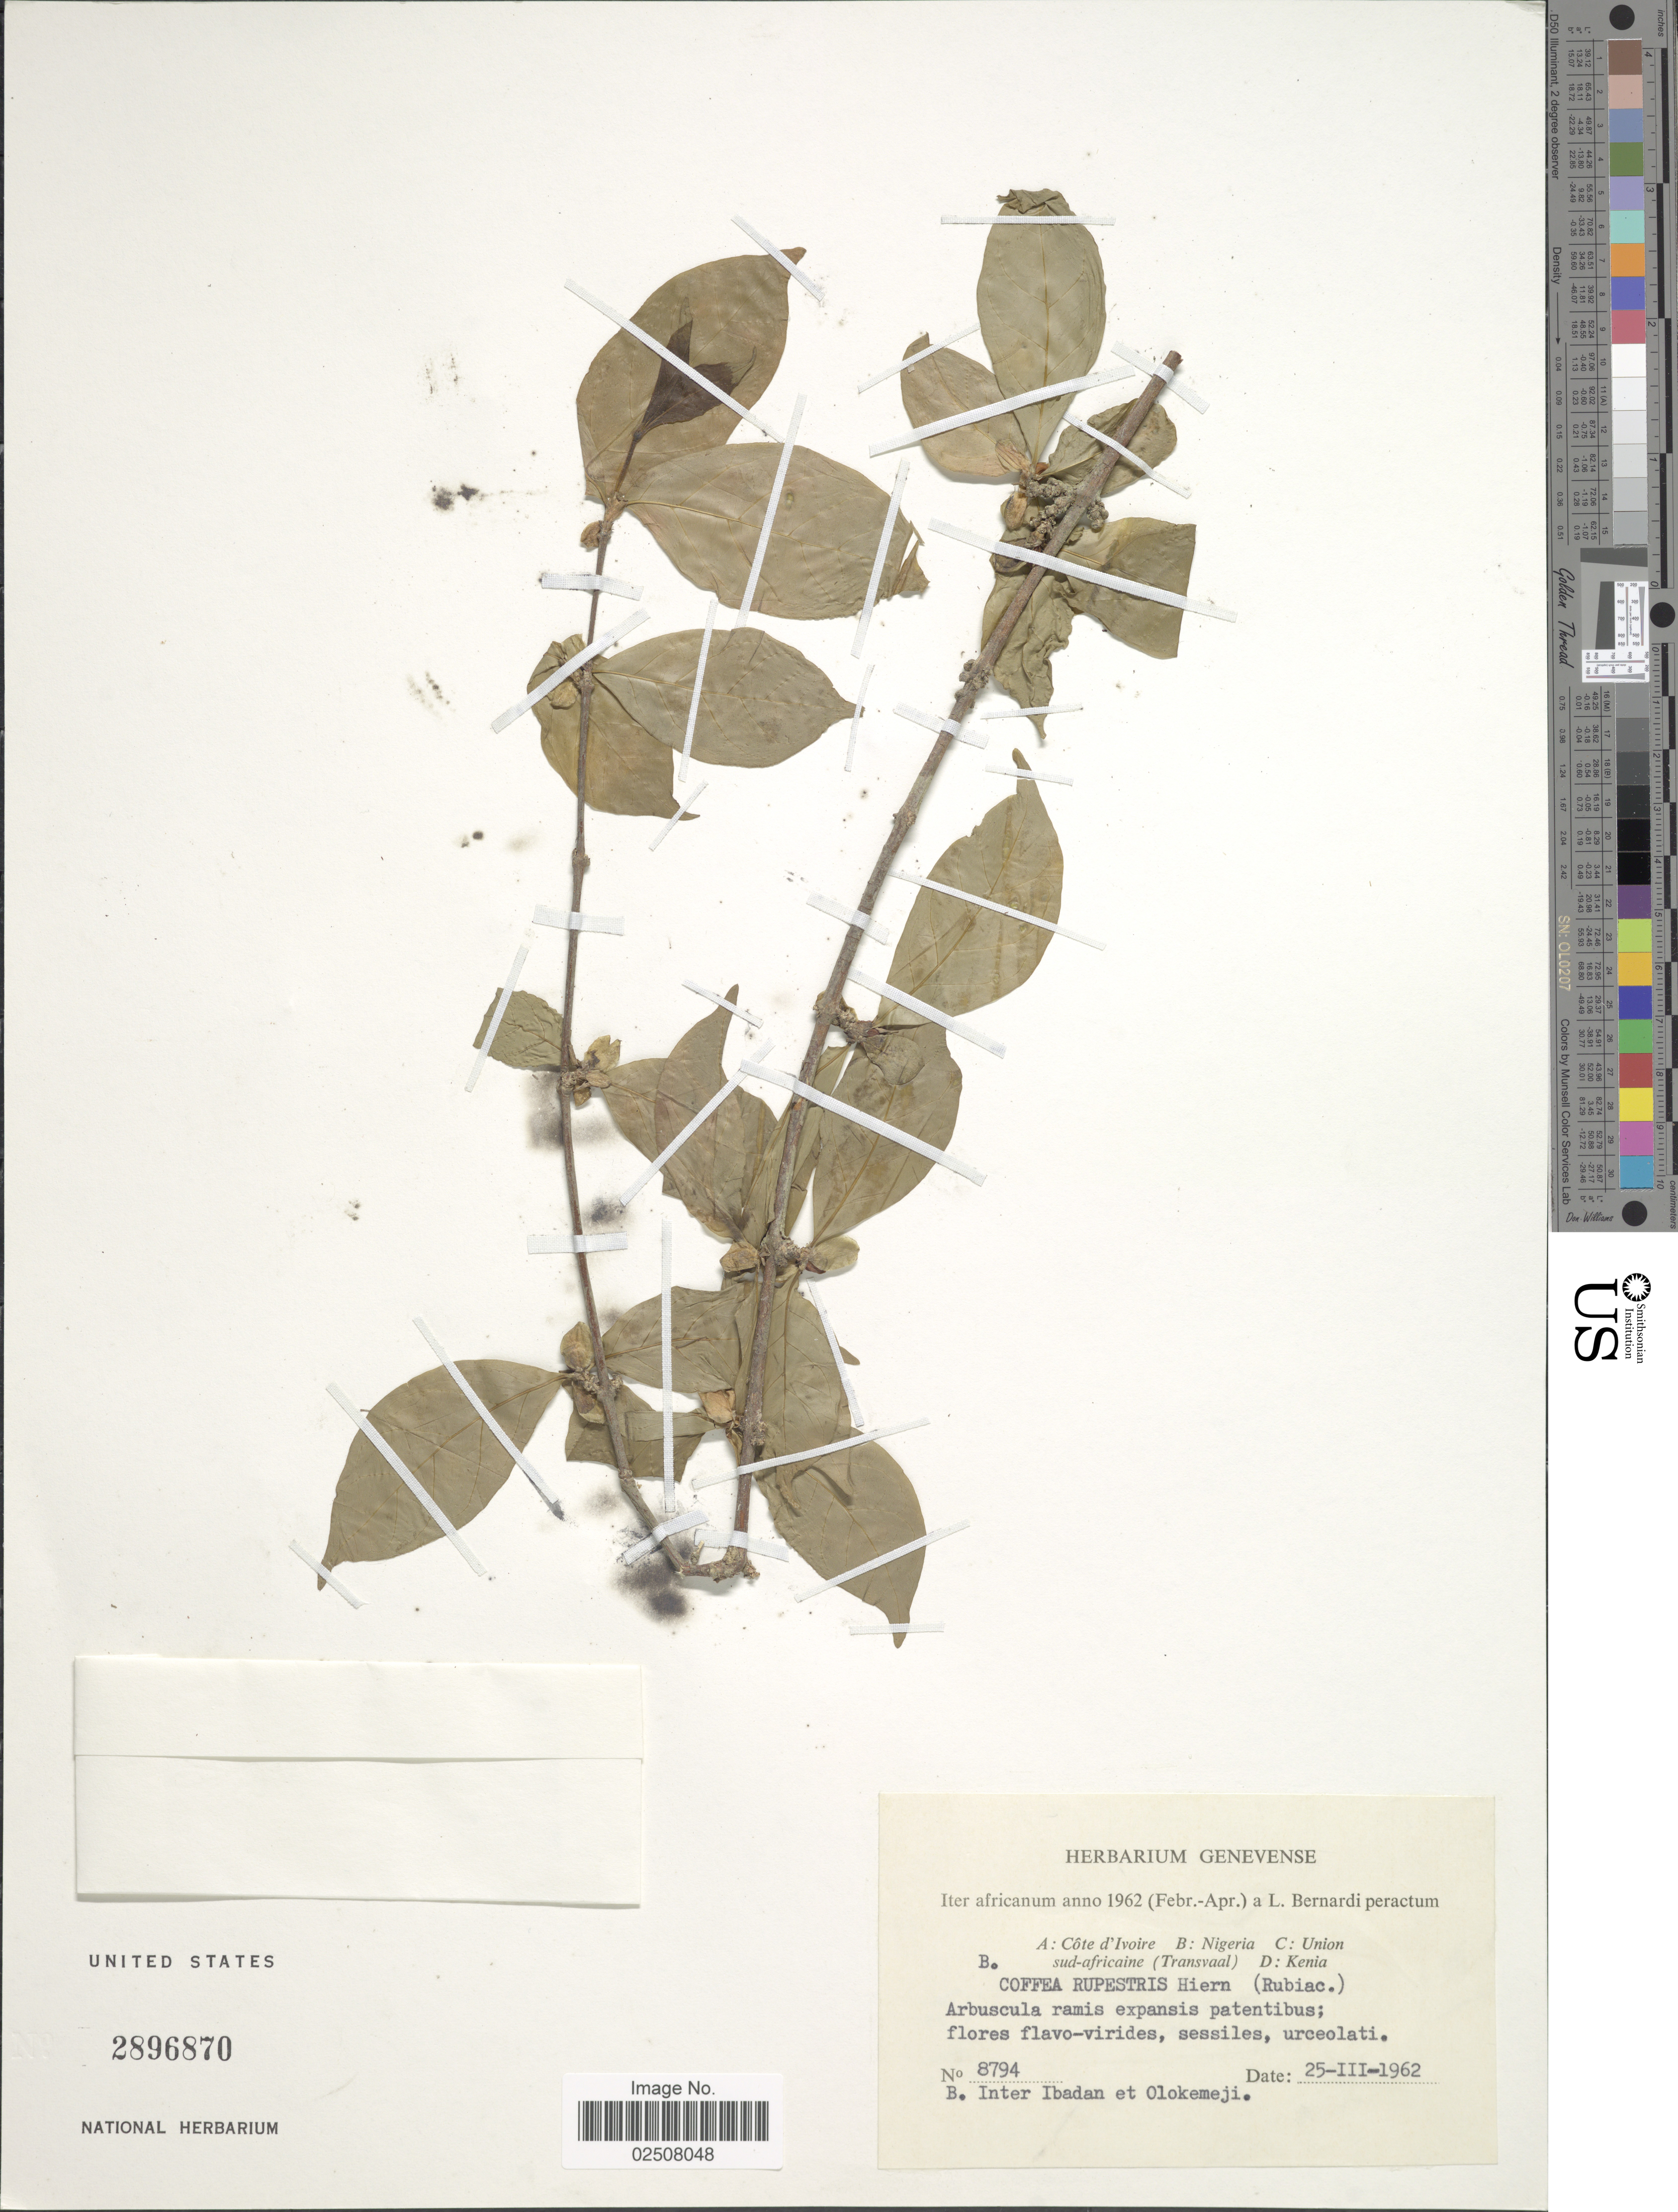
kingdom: Plantae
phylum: Tracheophyta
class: Magnoliopsida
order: Gentianales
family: Rubiaceae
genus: Coffea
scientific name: Coffea rupestris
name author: Hiern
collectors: L. Bernardi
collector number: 8794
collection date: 1962-03-25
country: Nigeria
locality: Inter Ibadan et Olokemeji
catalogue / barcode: US 2896870